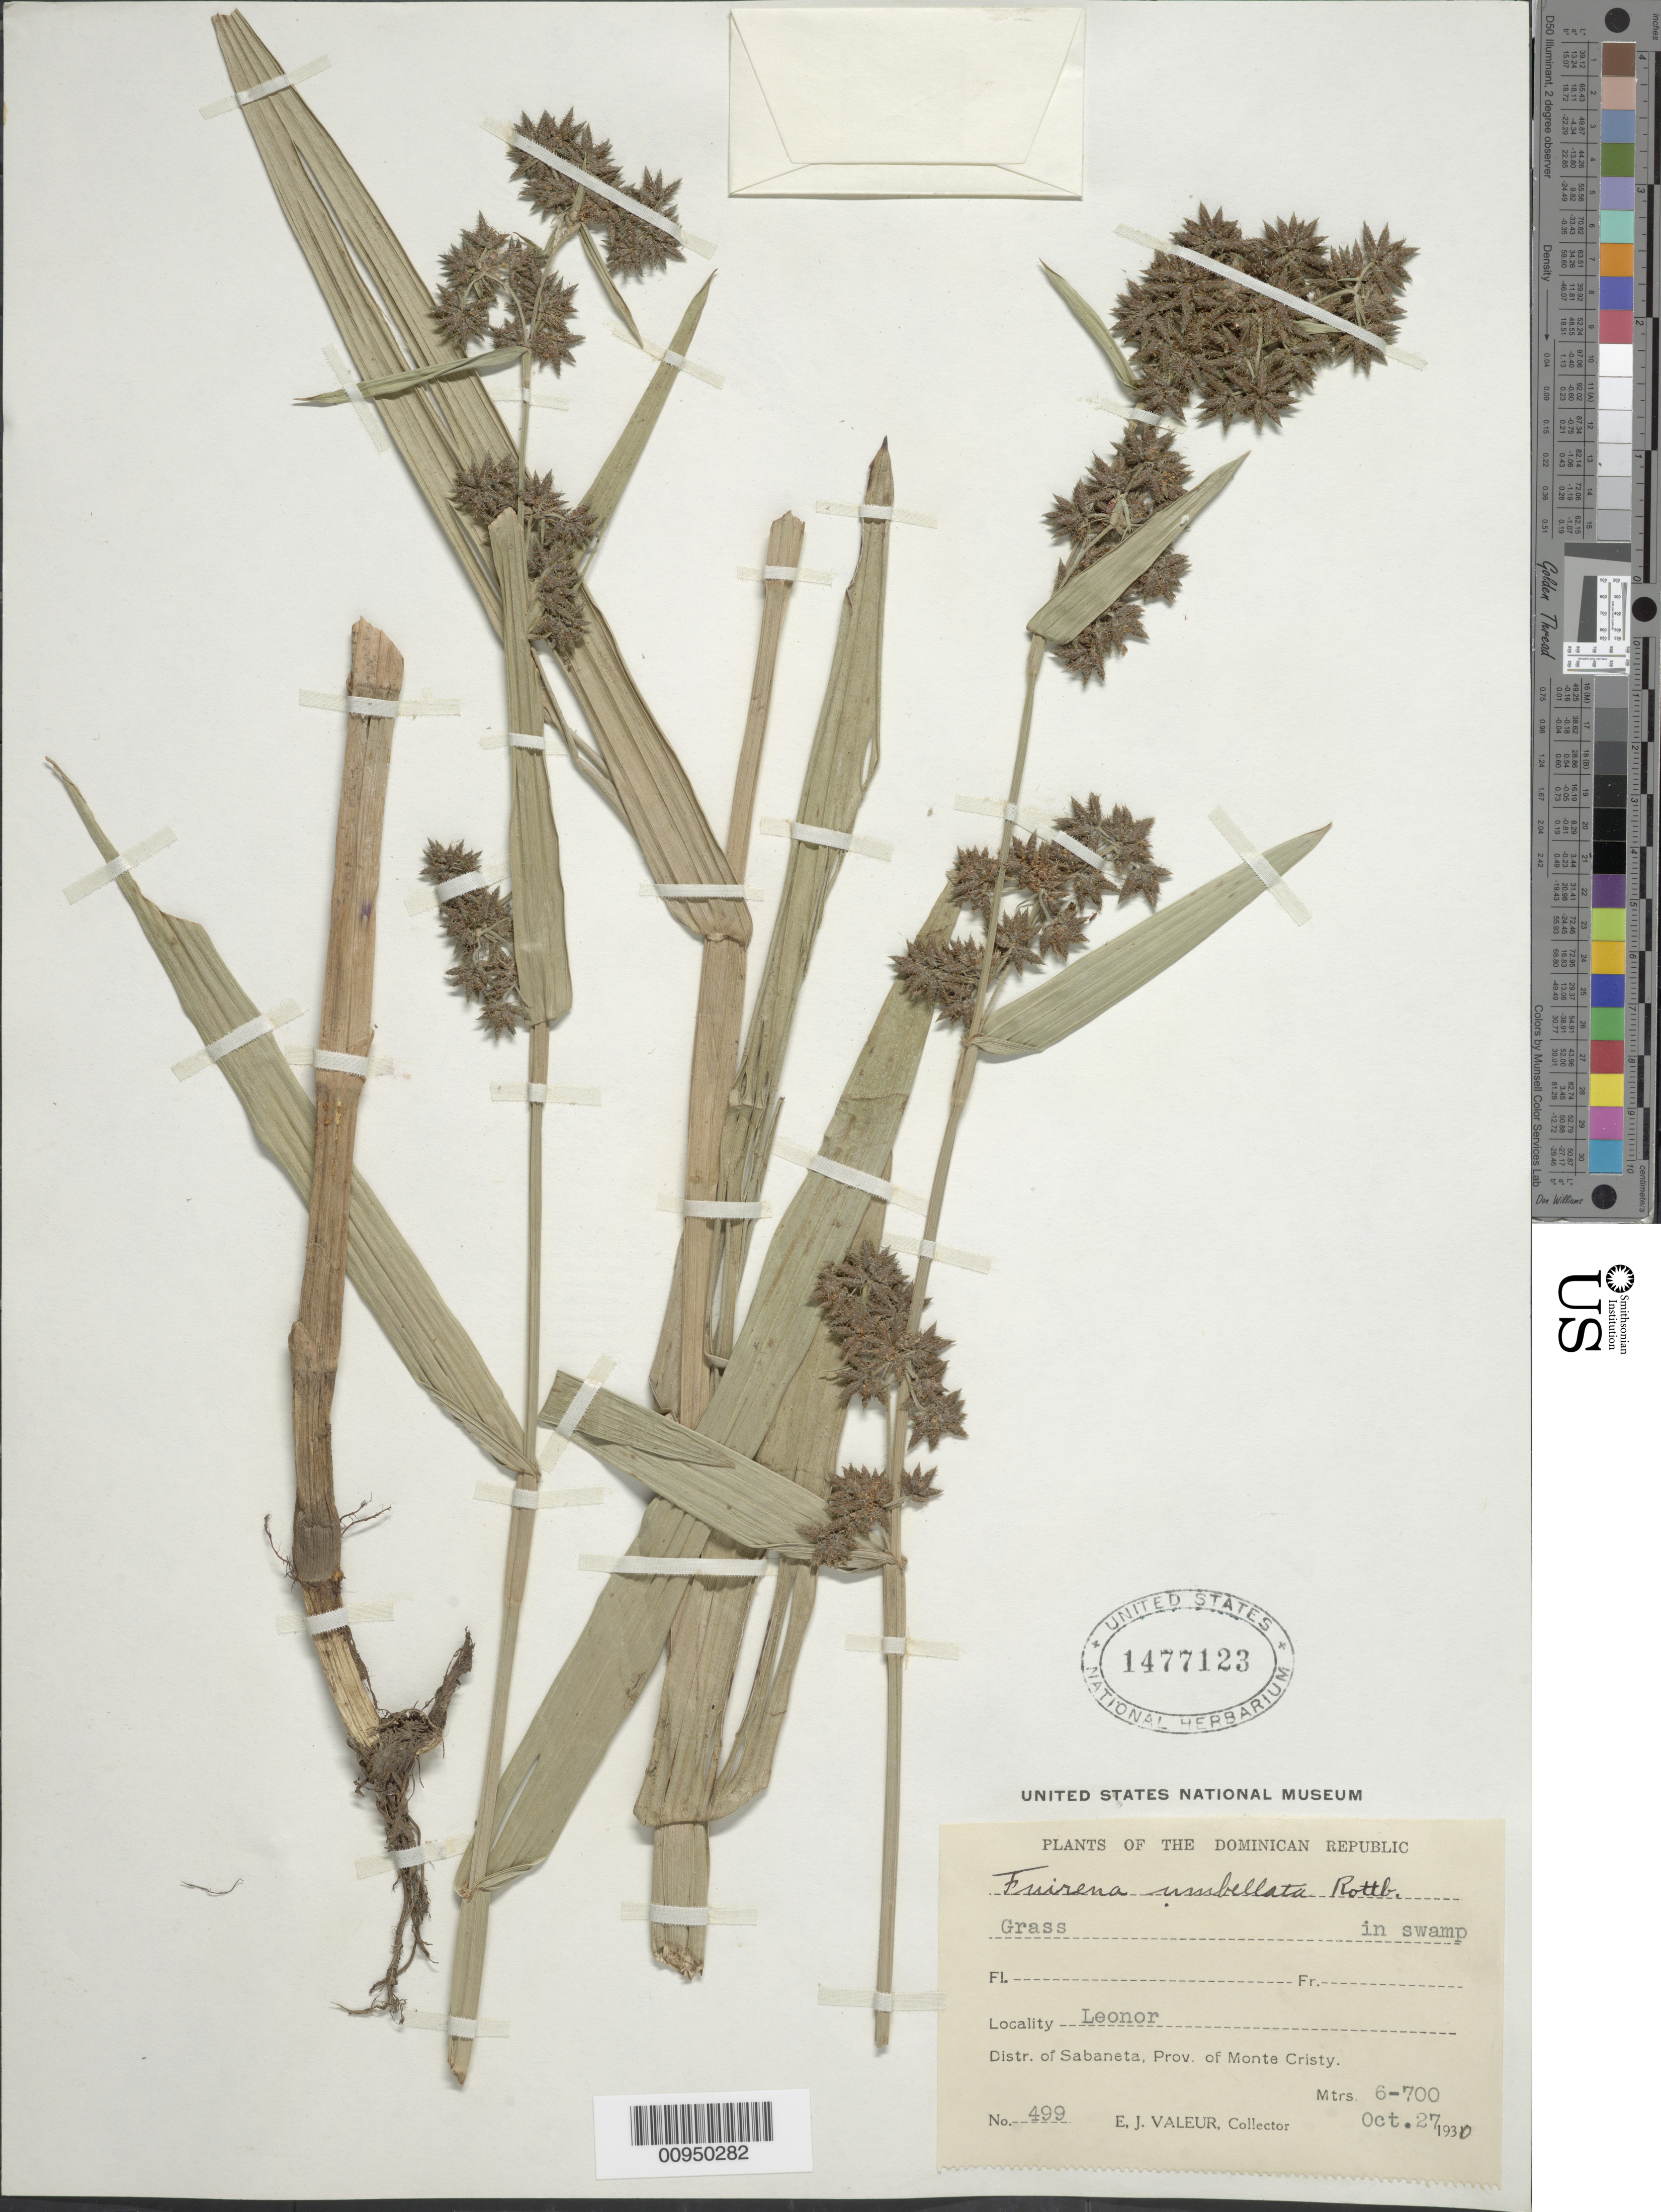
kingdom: Plantae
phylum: Tracheophyta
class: Liliopsida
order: Poales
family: Cyperaceae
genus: Fuirena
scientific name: Fuirena umbellata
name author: Rottb.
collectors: E. Valeur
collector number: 499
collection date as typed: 27 Oct 1930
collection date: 1930-10-27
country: Dominican Republic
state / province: Monte Cristi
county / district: Sabaneta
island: Hispaniola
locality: Leonor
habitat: In swamp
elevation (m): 600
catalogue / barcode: US 1477123